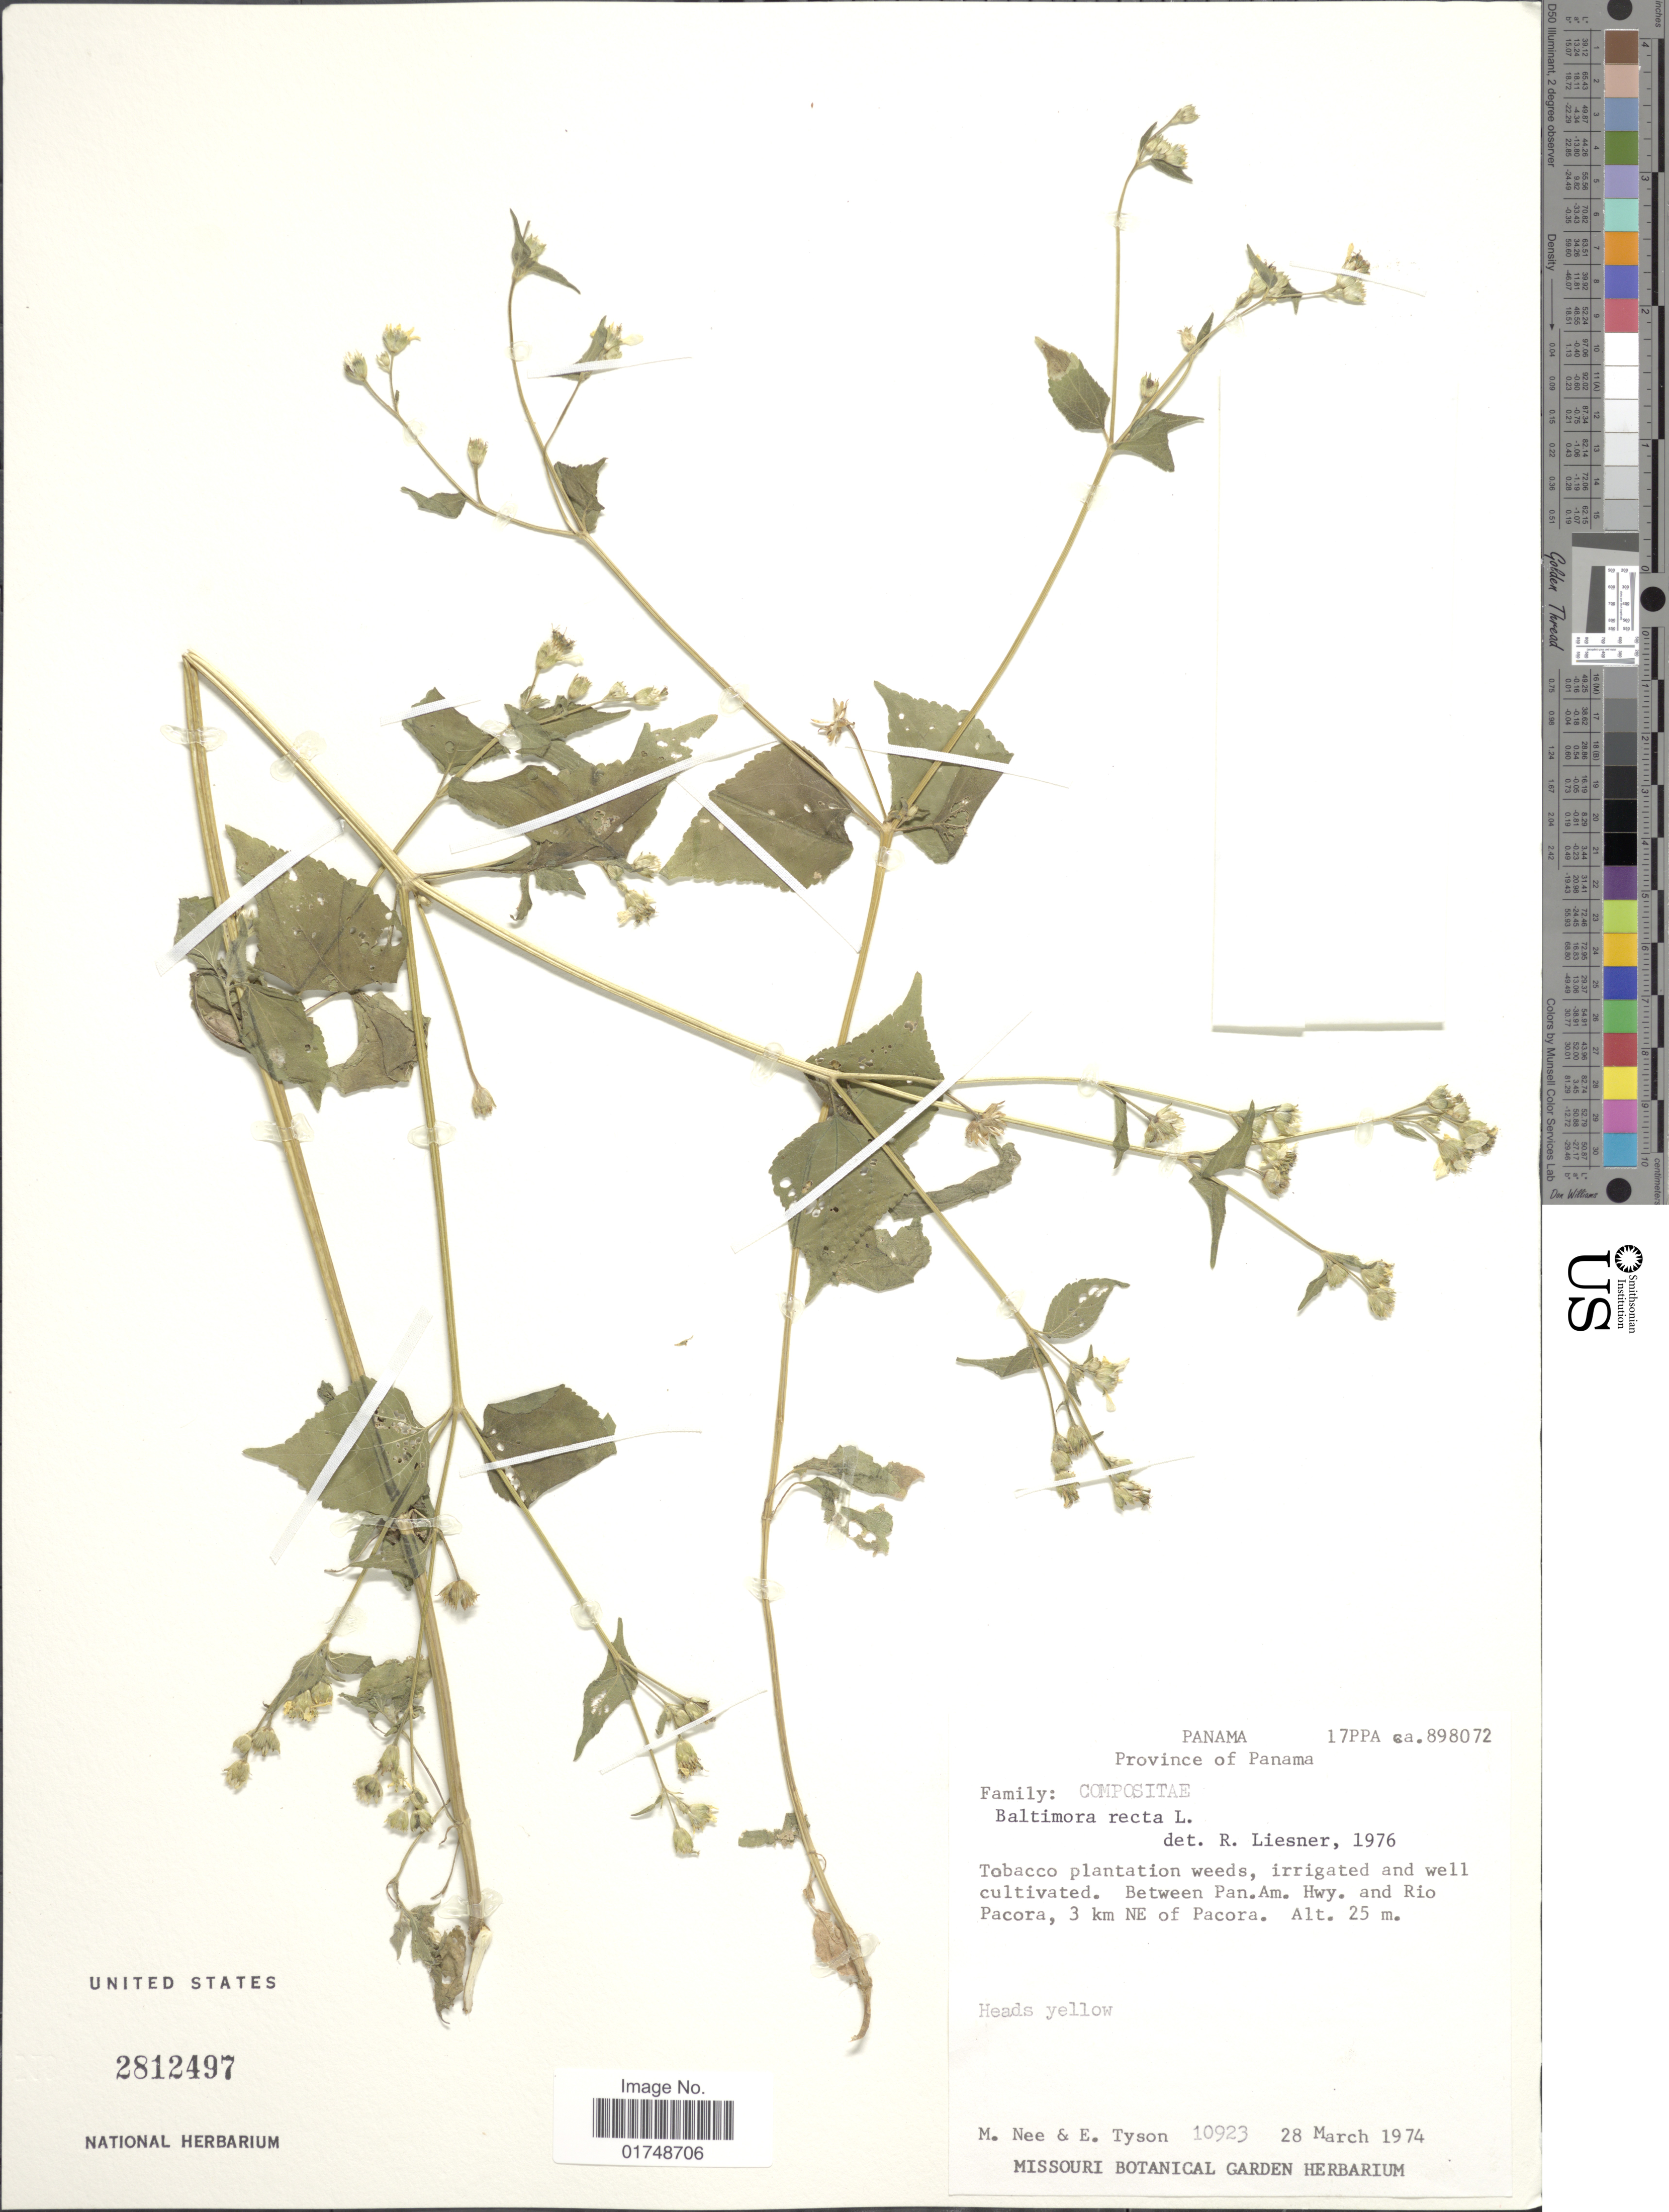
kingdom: Plantae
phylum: Tracheophyta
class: Magnoliopsida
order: Asterales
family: Asteraceae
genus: Baltimora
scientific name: Baltimora recta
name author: L.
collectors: M. Nee & E. Tyson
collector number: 10923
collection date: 1974-03-28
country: Panama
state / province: Panamá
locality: Province of Panama. Tobacco plantation weeds, irrigated and well cultivated. Between Pan. Am Hwy and Rio Pacor, 3 km NE of Pacora.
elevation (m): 25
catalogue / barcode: US 2812497